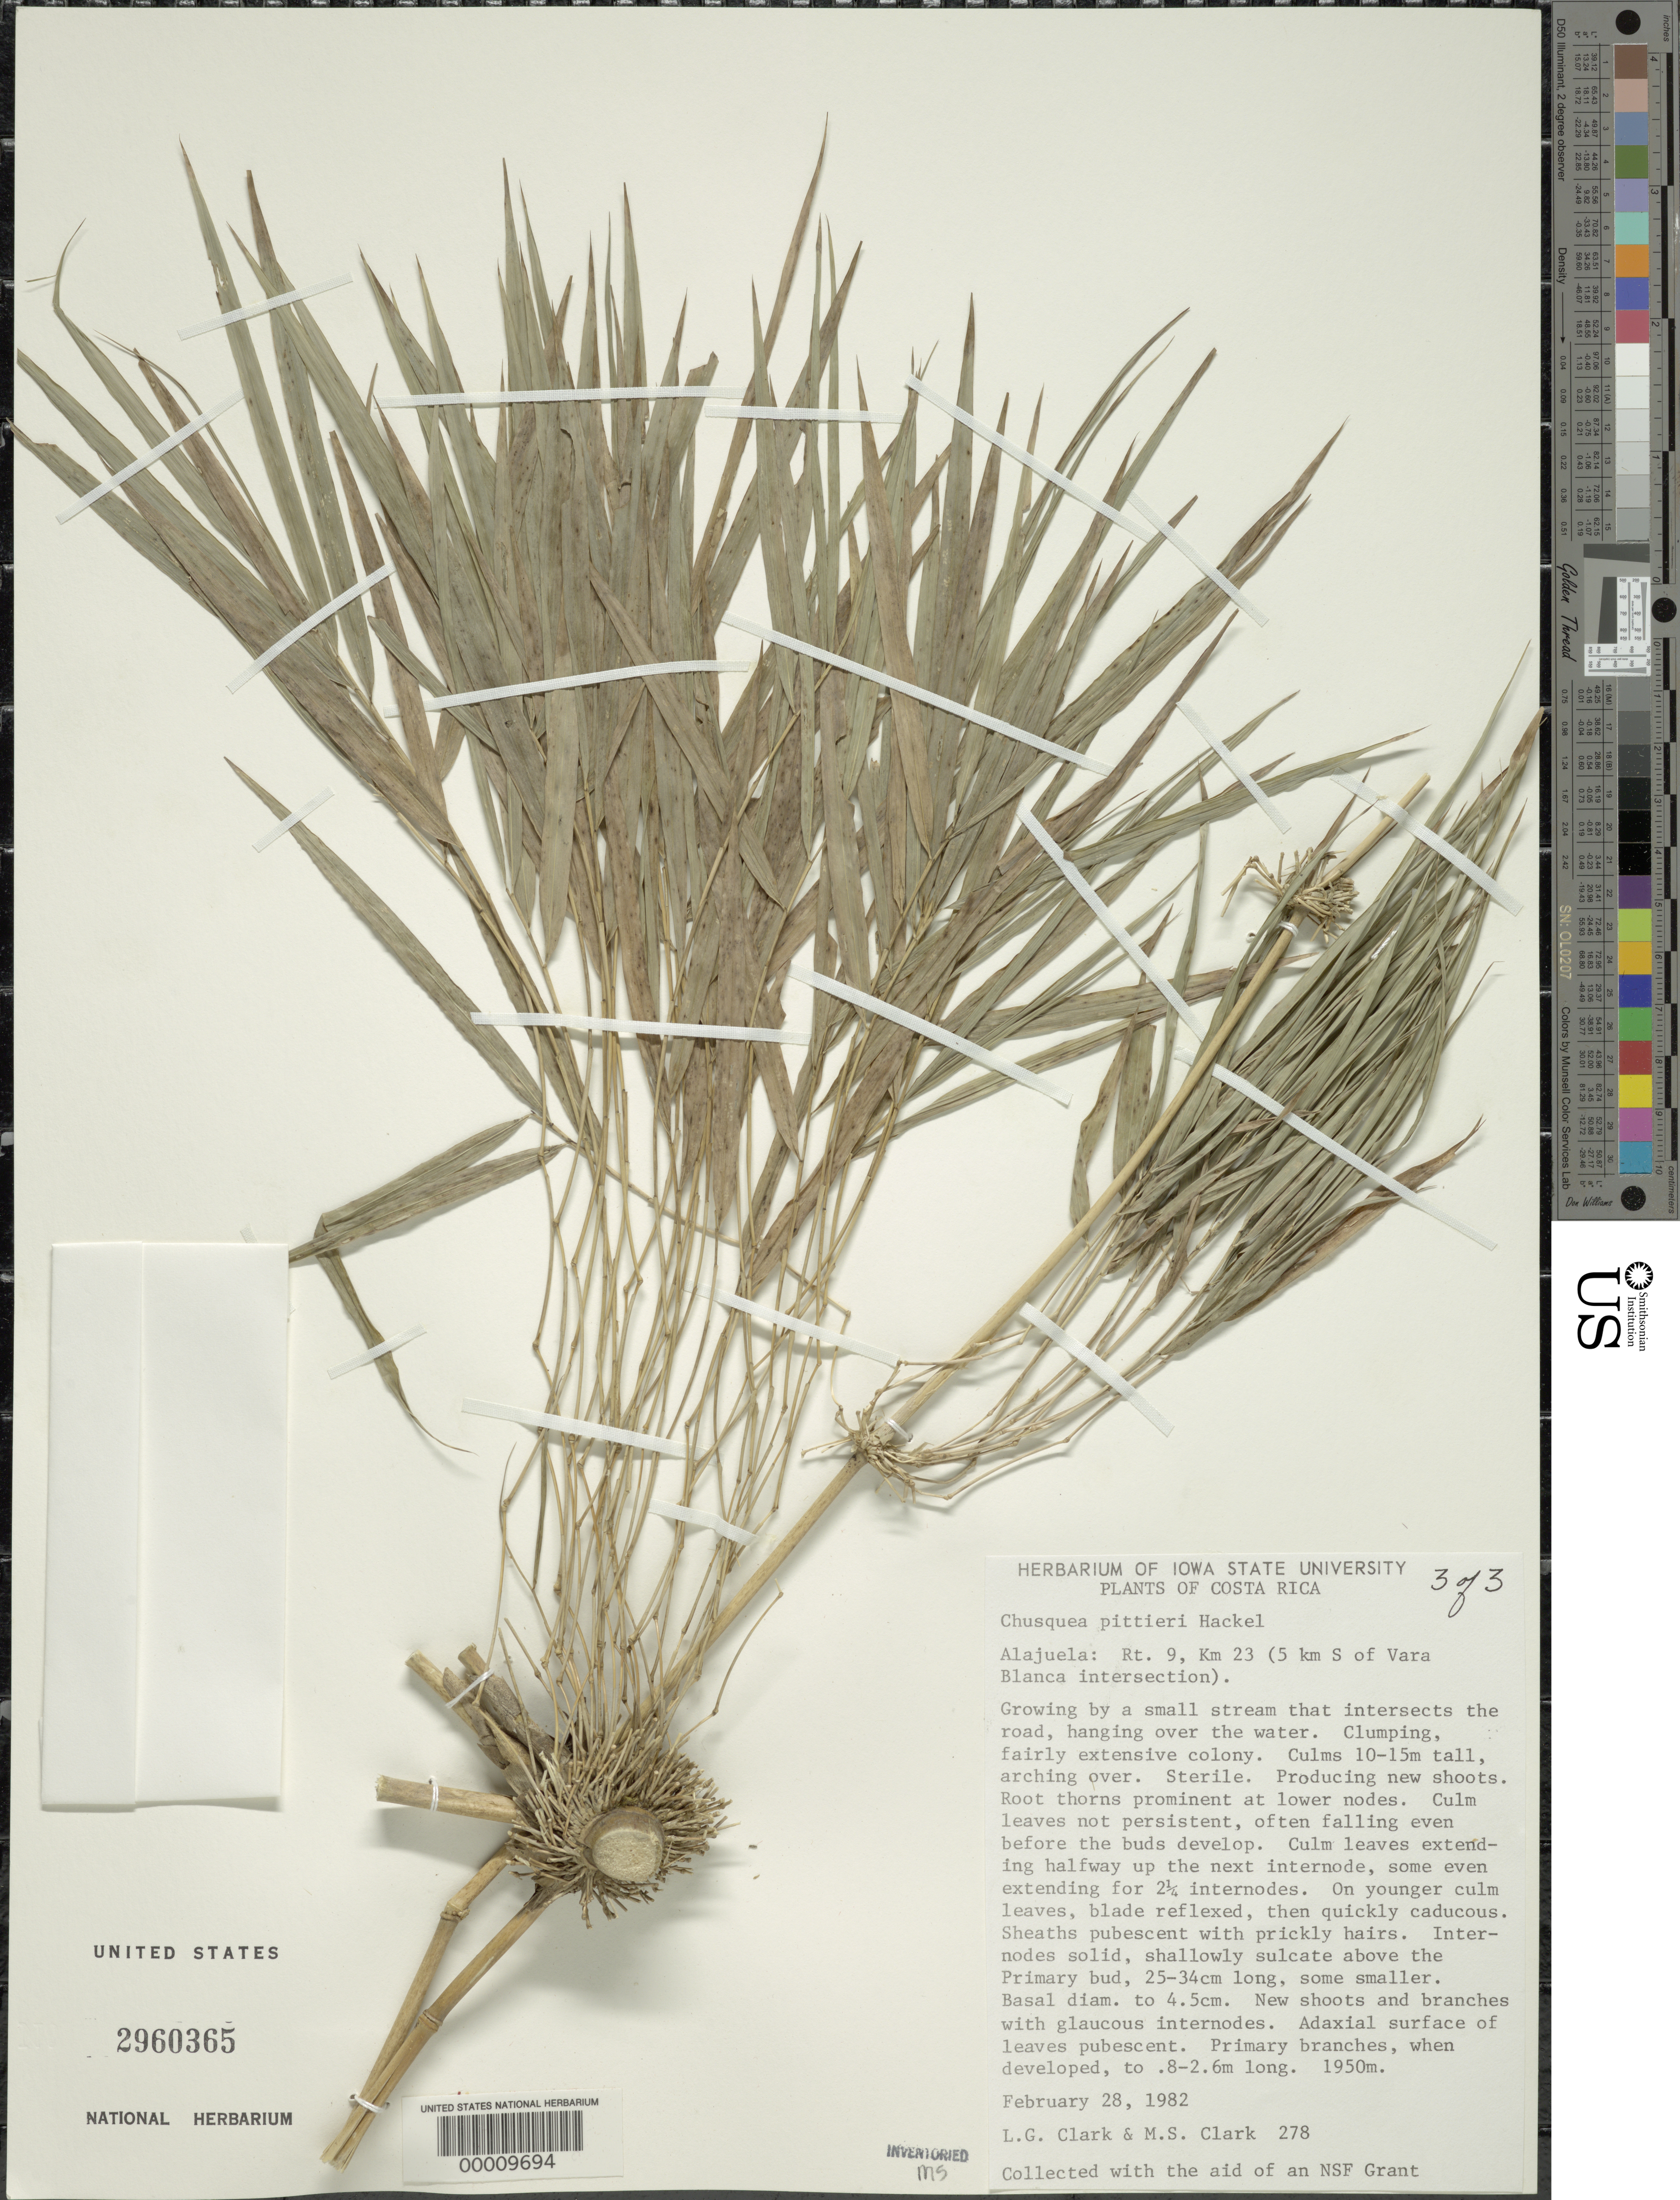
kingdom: Plantae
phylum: Tracheophyta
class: Liliopsida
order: Poales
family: Poaceae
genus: Chusquea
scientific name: Chusquea pittieri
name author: Hack.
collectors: L. G. Clark & M. S. Clark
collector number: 278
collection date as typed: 28 Feb 1982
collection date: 1982-02-28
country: Costa Rica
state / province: Alajuela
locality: Vara Blanca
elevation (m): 1950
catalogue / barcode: US 2960365